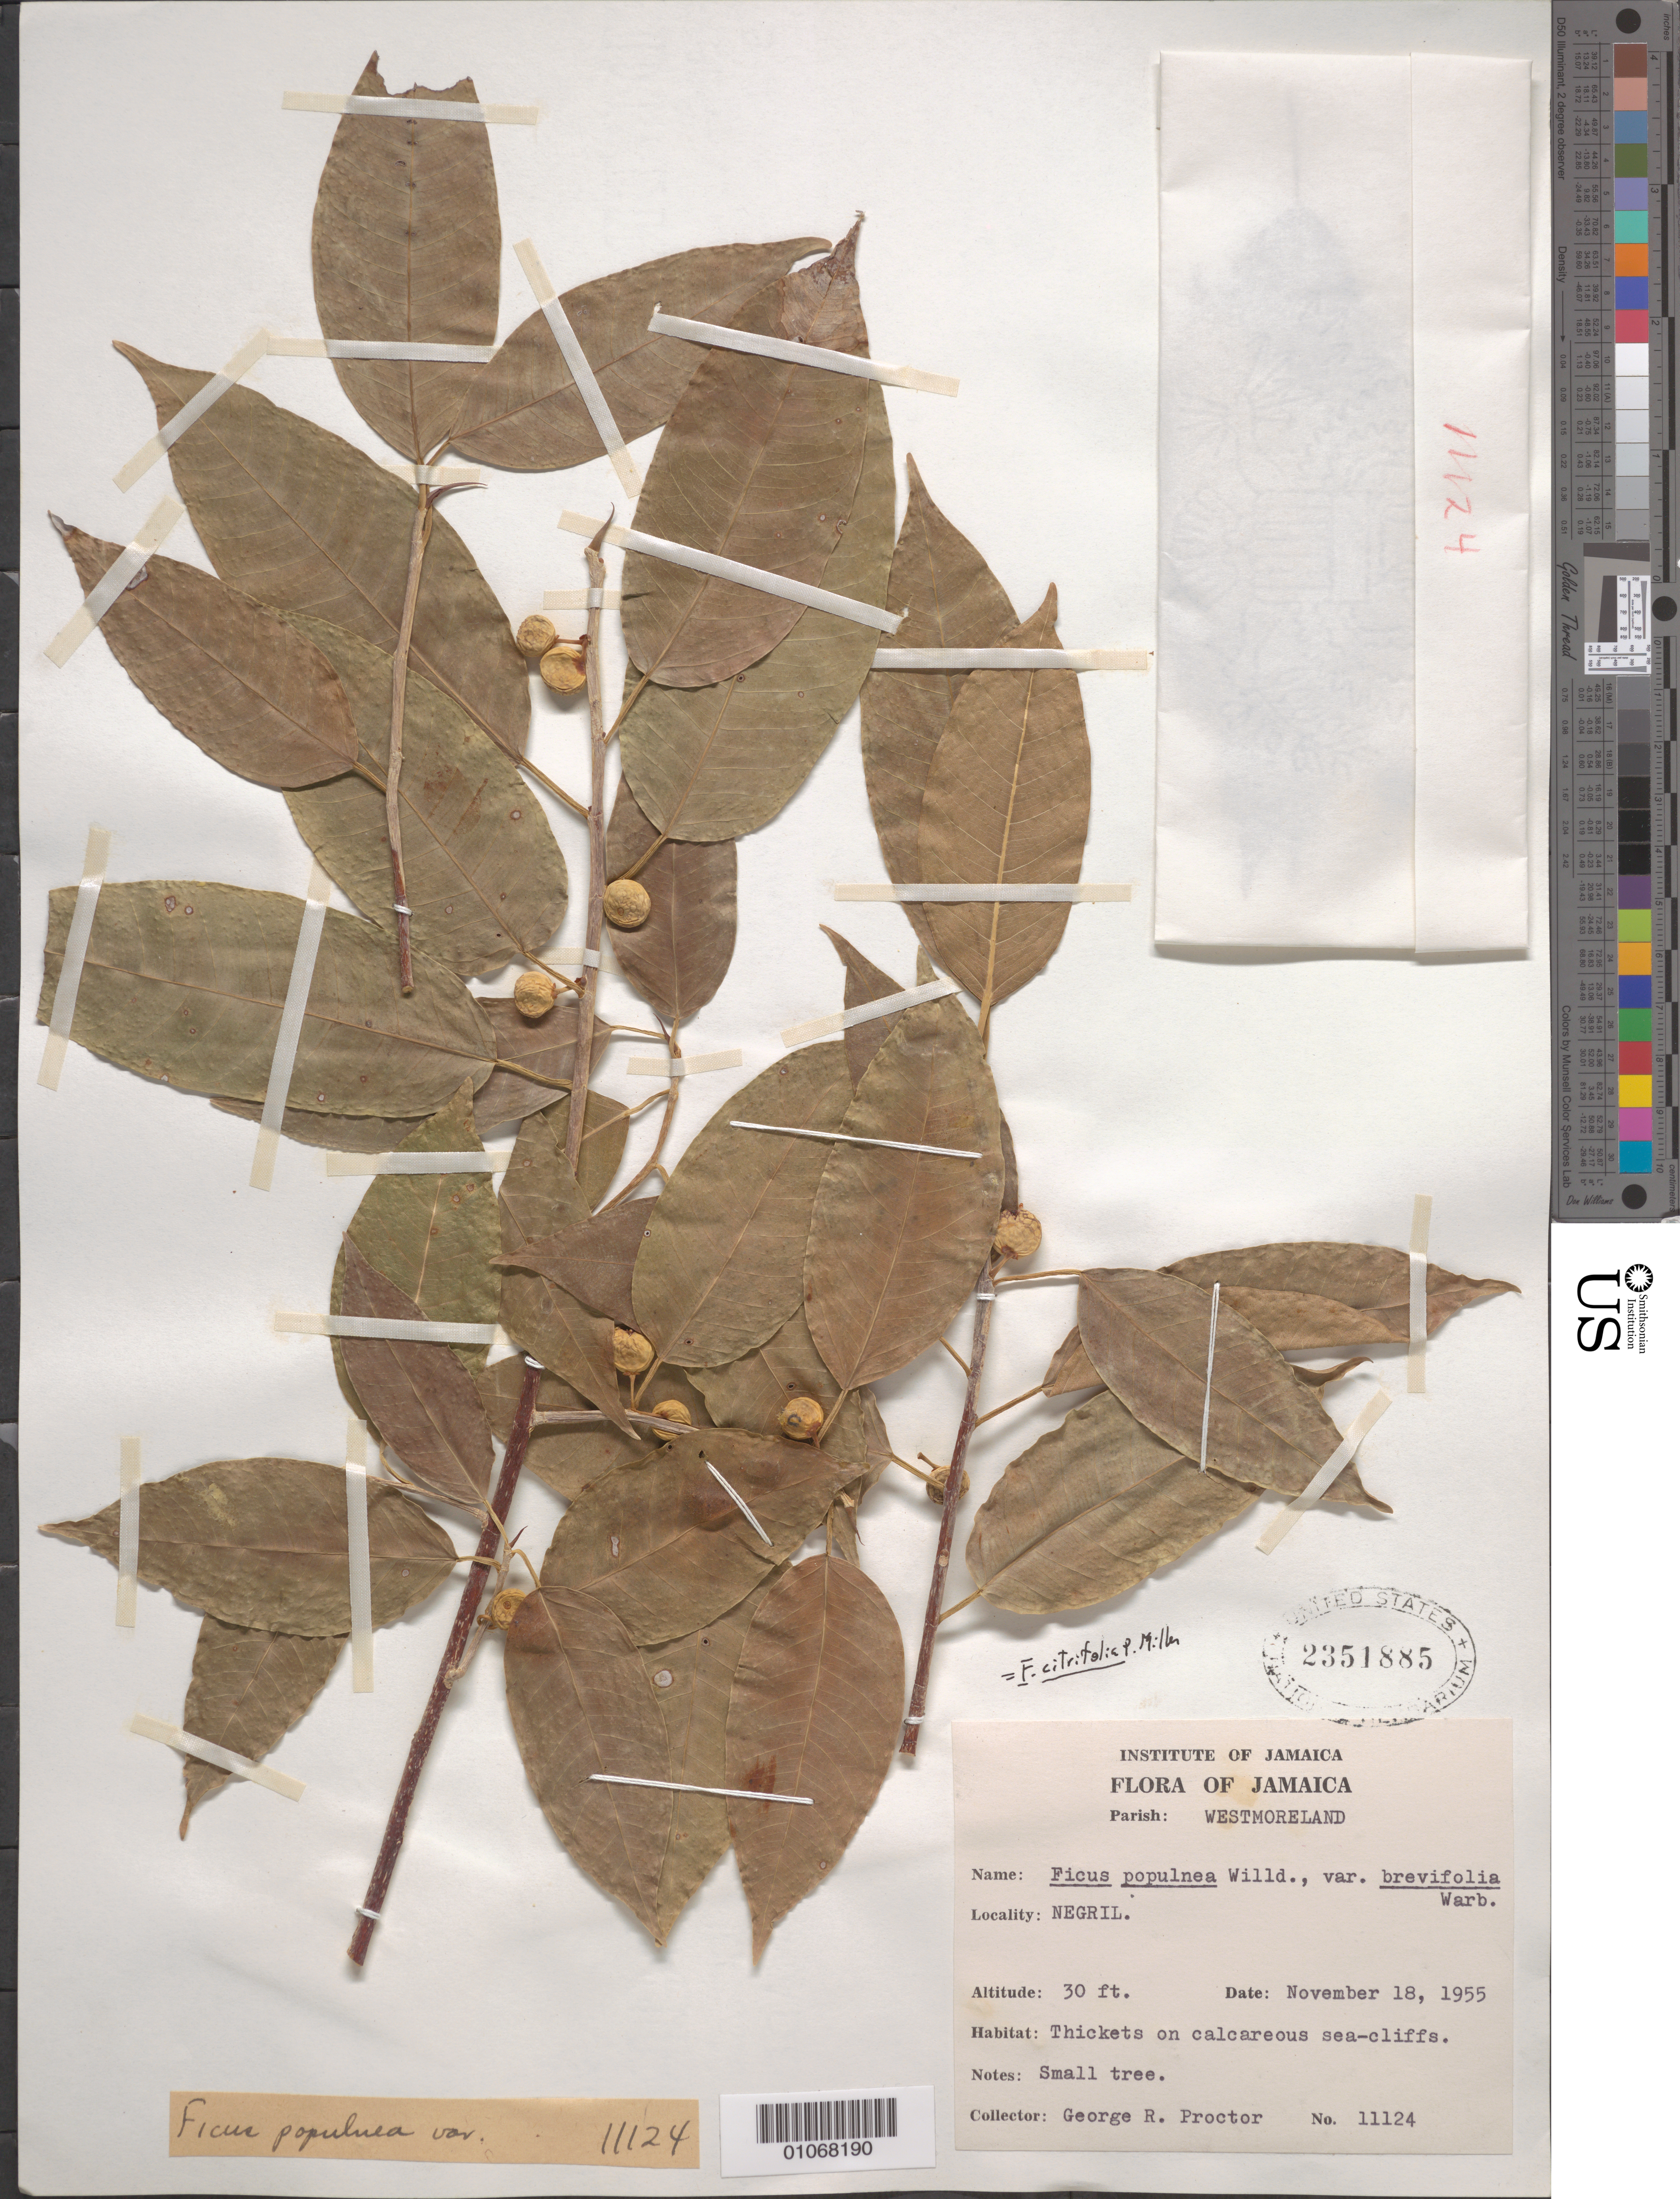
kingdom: Plantae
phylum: Tracheophyta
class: Magnoliopsida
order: Rosales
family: Moraceae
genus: Ficus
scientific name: Ficus pertusa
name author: L. f.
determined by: Cardoso Pederneiras, L.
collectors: G. R. Proctor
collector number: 11124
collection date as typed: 18 Nov 1955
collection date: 1955-11-18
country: Jamaica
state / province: Westmoreland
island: Jamaica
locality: Negril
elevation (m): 9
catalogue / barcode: US 2351885